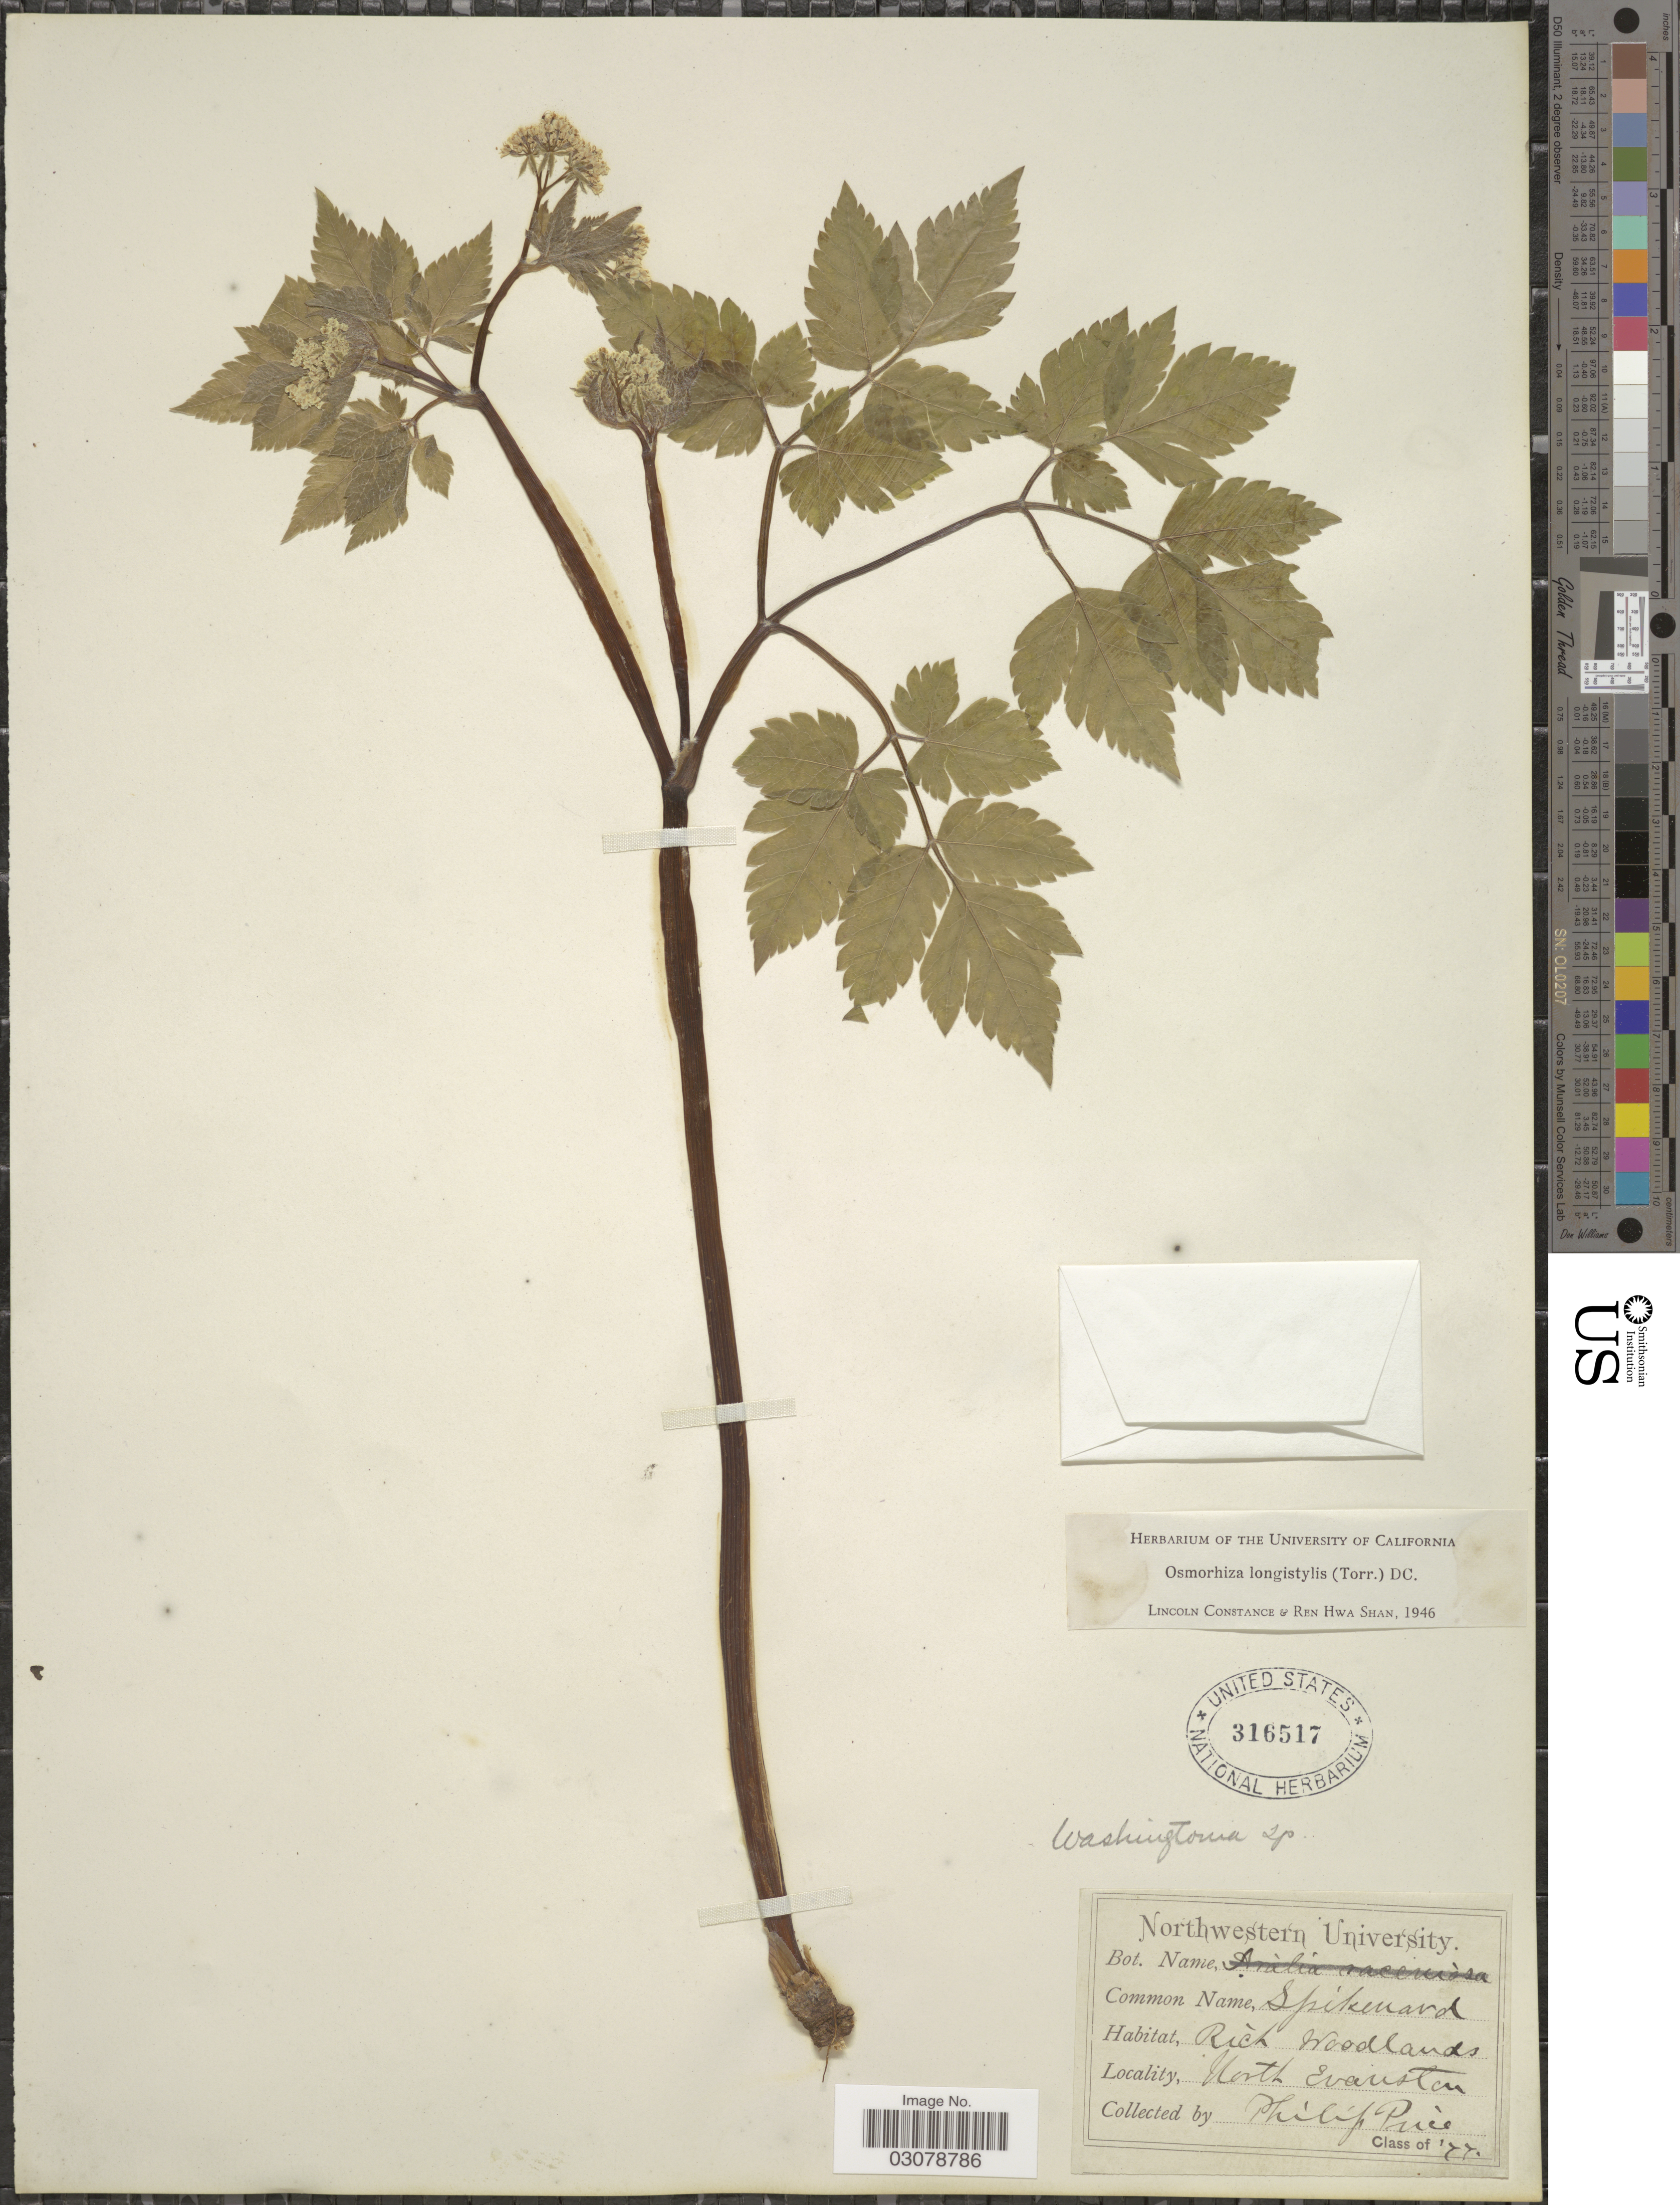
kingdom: Plantae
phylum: Tracheophyta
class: Magnoliopsida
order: Apiales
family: Apiaceae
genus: Osmorhiza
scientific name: Osmorhiza longistylis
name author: (Torr.) DC.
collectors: P. Price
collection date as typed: Transcribed d/m/y: //77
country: United States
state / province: Illinois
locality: North Evanston.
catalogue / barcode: US 316517